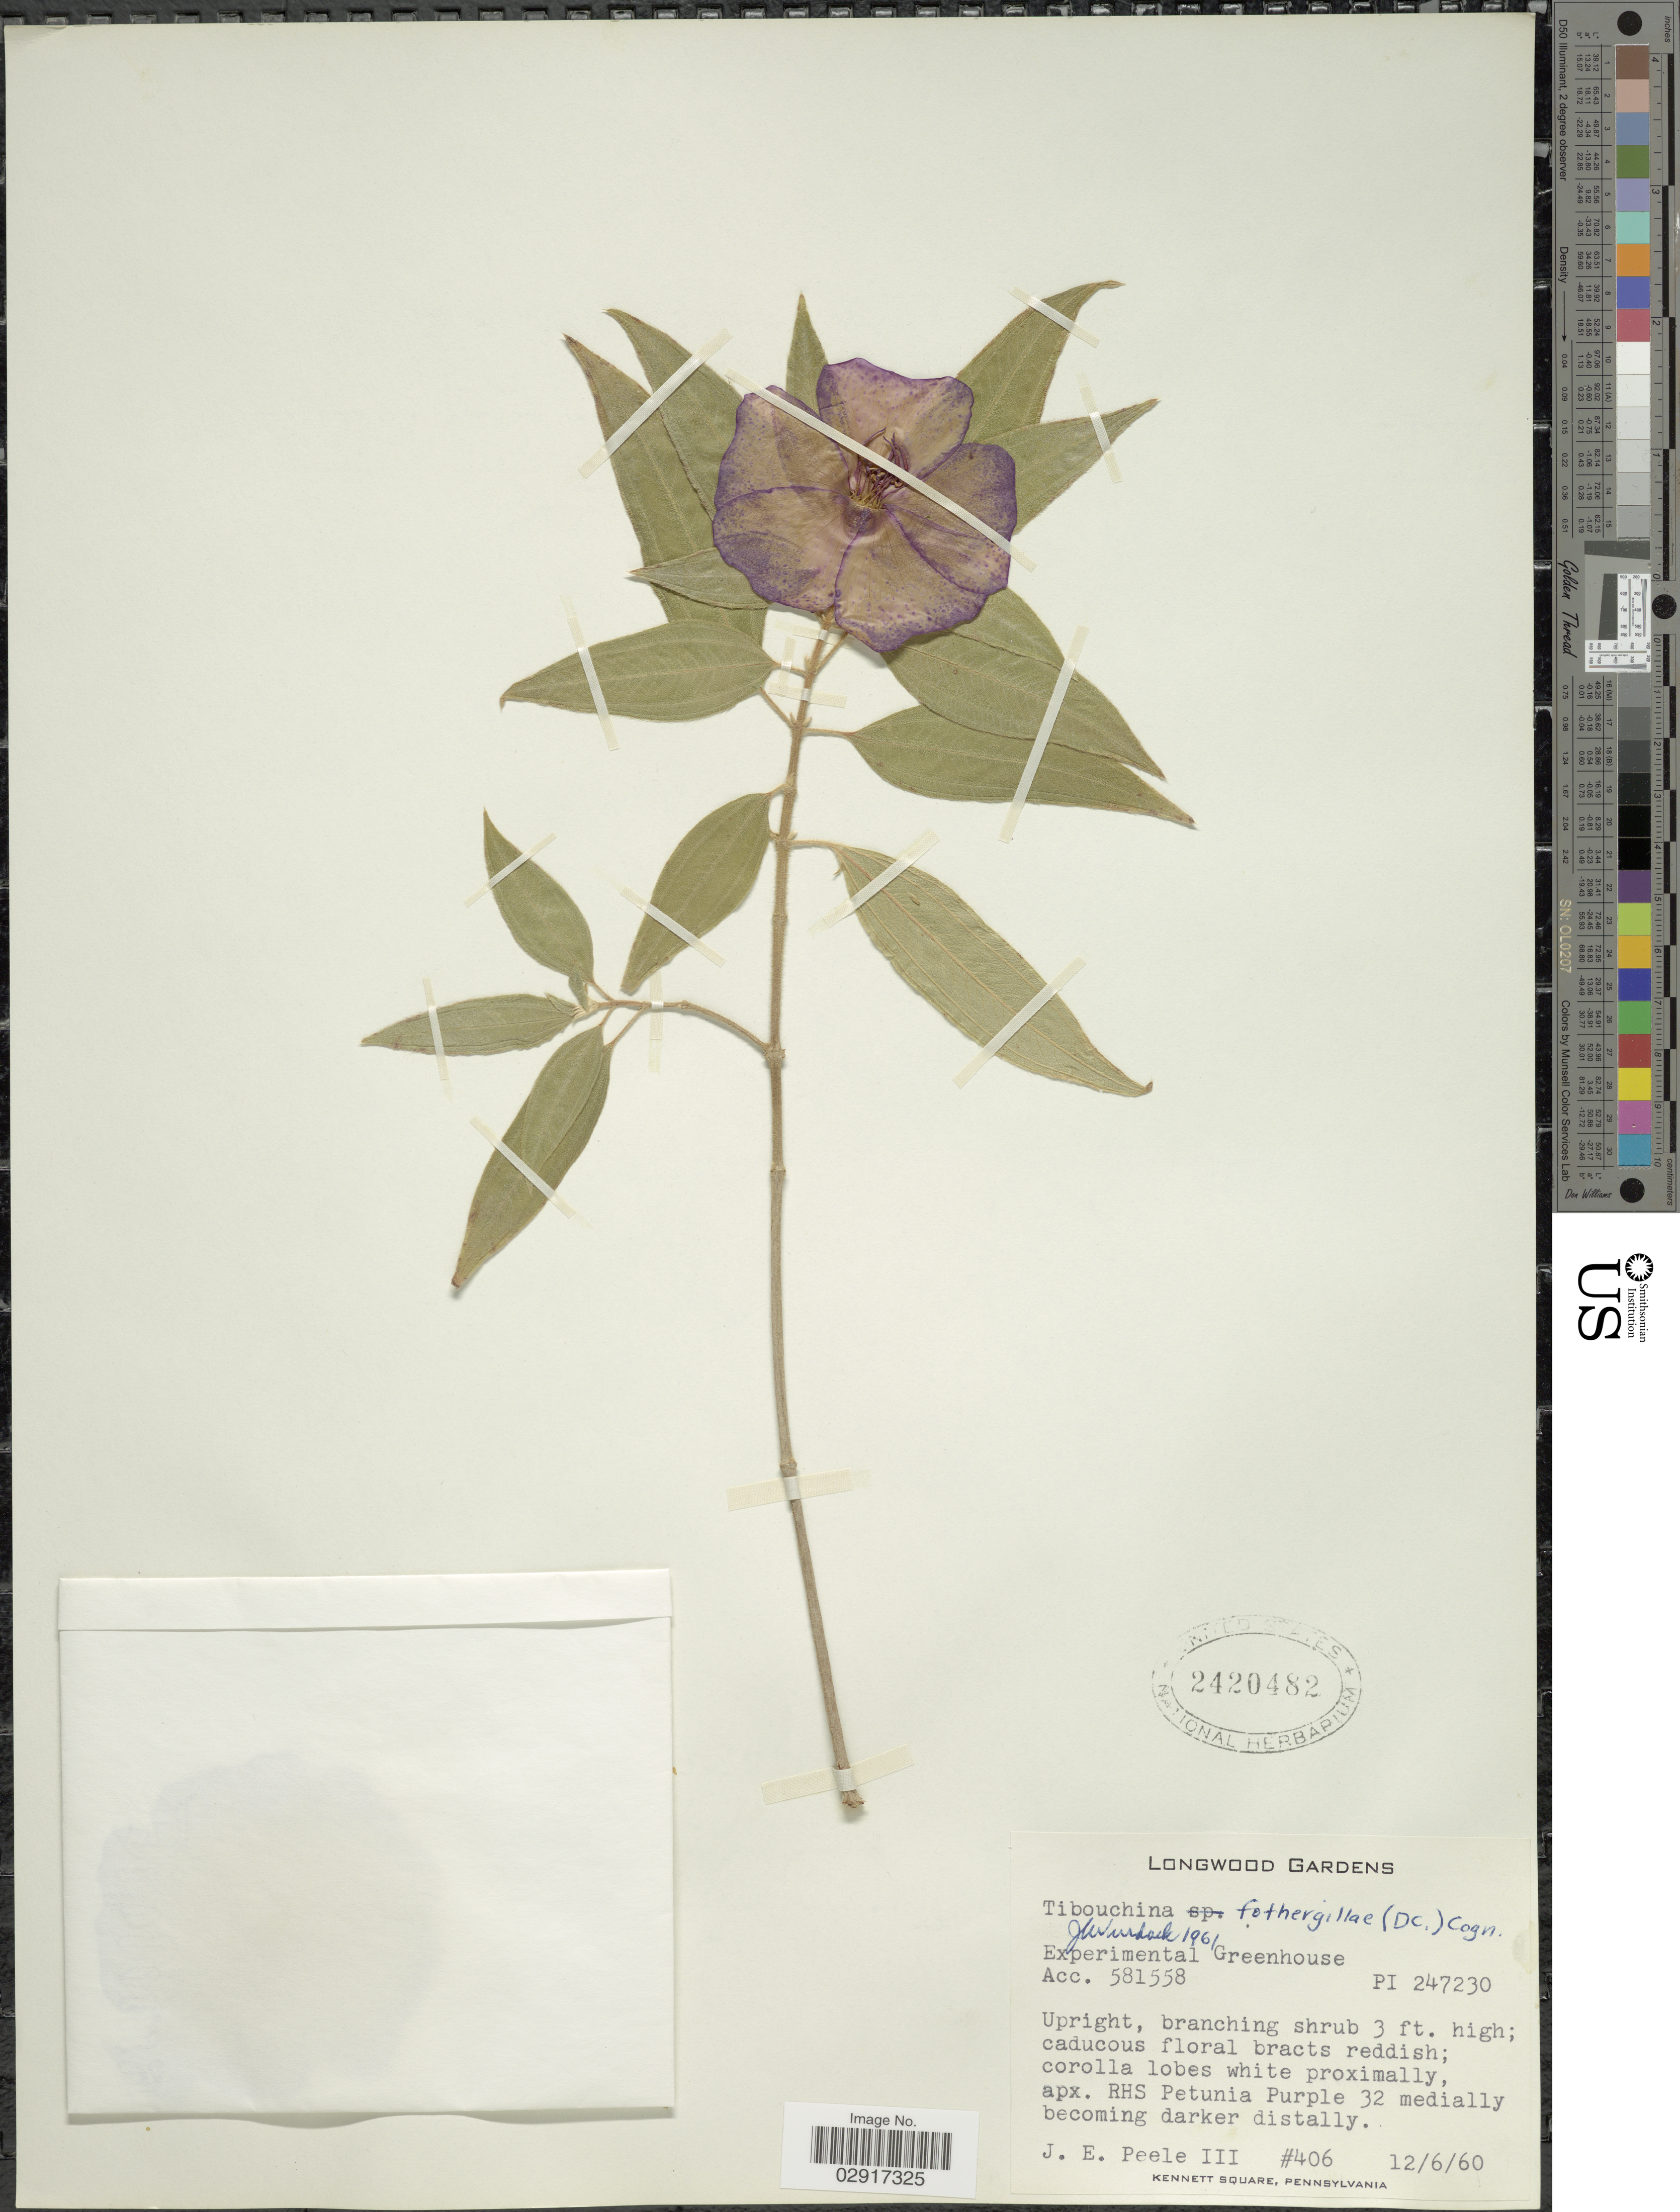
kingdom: Plantae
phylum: Tracheophyta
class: Magnoliopsida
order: Myrtales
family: Melastomataceae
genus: Pleroma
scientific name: Pleroma fothergillae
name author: (DC.) Triana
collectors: J. Peele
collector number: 406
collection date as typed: Transcribed d/m/y: 12/6/60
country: United States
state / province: Pennsylvania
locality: Longwood Gardens. Experimental Greenhouse.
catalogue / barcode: US 2420482